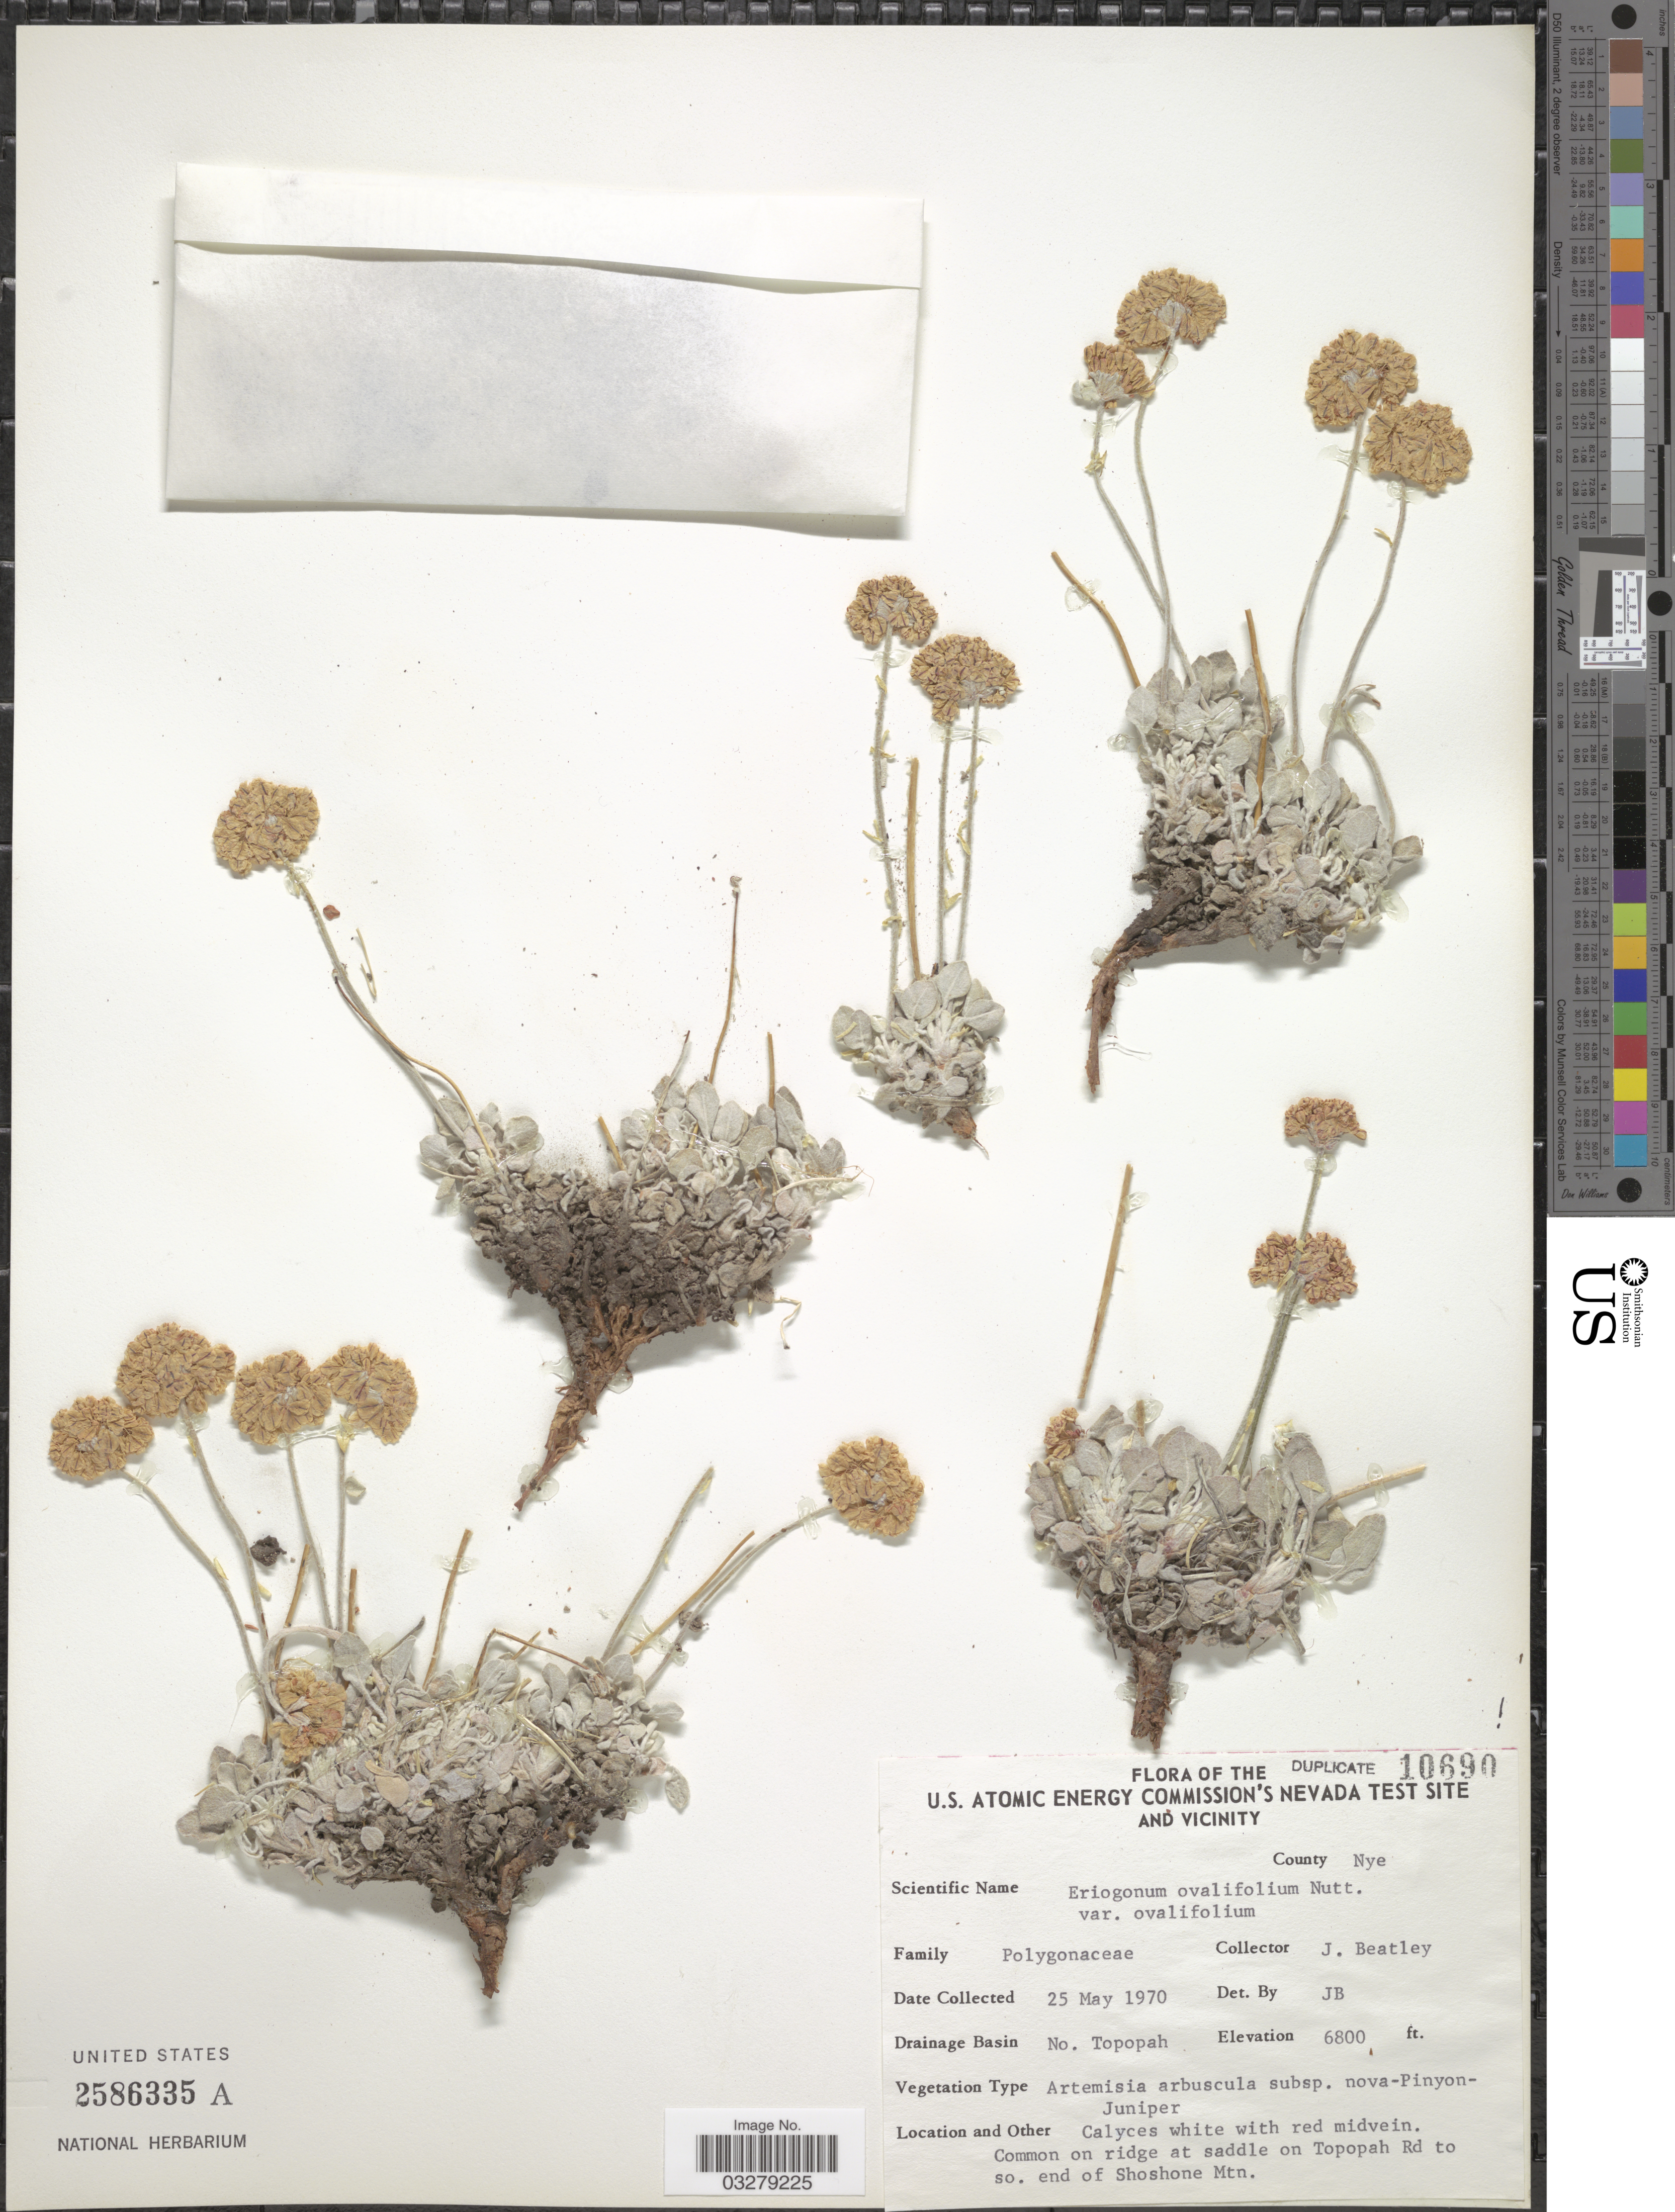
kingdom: Plantae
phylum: Tracheophyta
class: Magnoliopsida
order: Caryophyllales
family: Polygonaceae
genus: Eriogonum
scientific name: Eriogonum ovalifolium var. ovalifolium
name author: Nutt.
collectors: J. C. Beatley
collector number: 10690?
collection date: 1970-05-25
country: United States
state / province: Nevada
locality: U.S. Atomic Energy Commission's Nevada Test Site and vicinity. County Nye. Drainage Basin No. Topopah. Common on ridge at saddle on Topopah Rd to so. end of Shoshone Mtn.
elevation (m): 2073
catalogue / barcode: US 2586335A